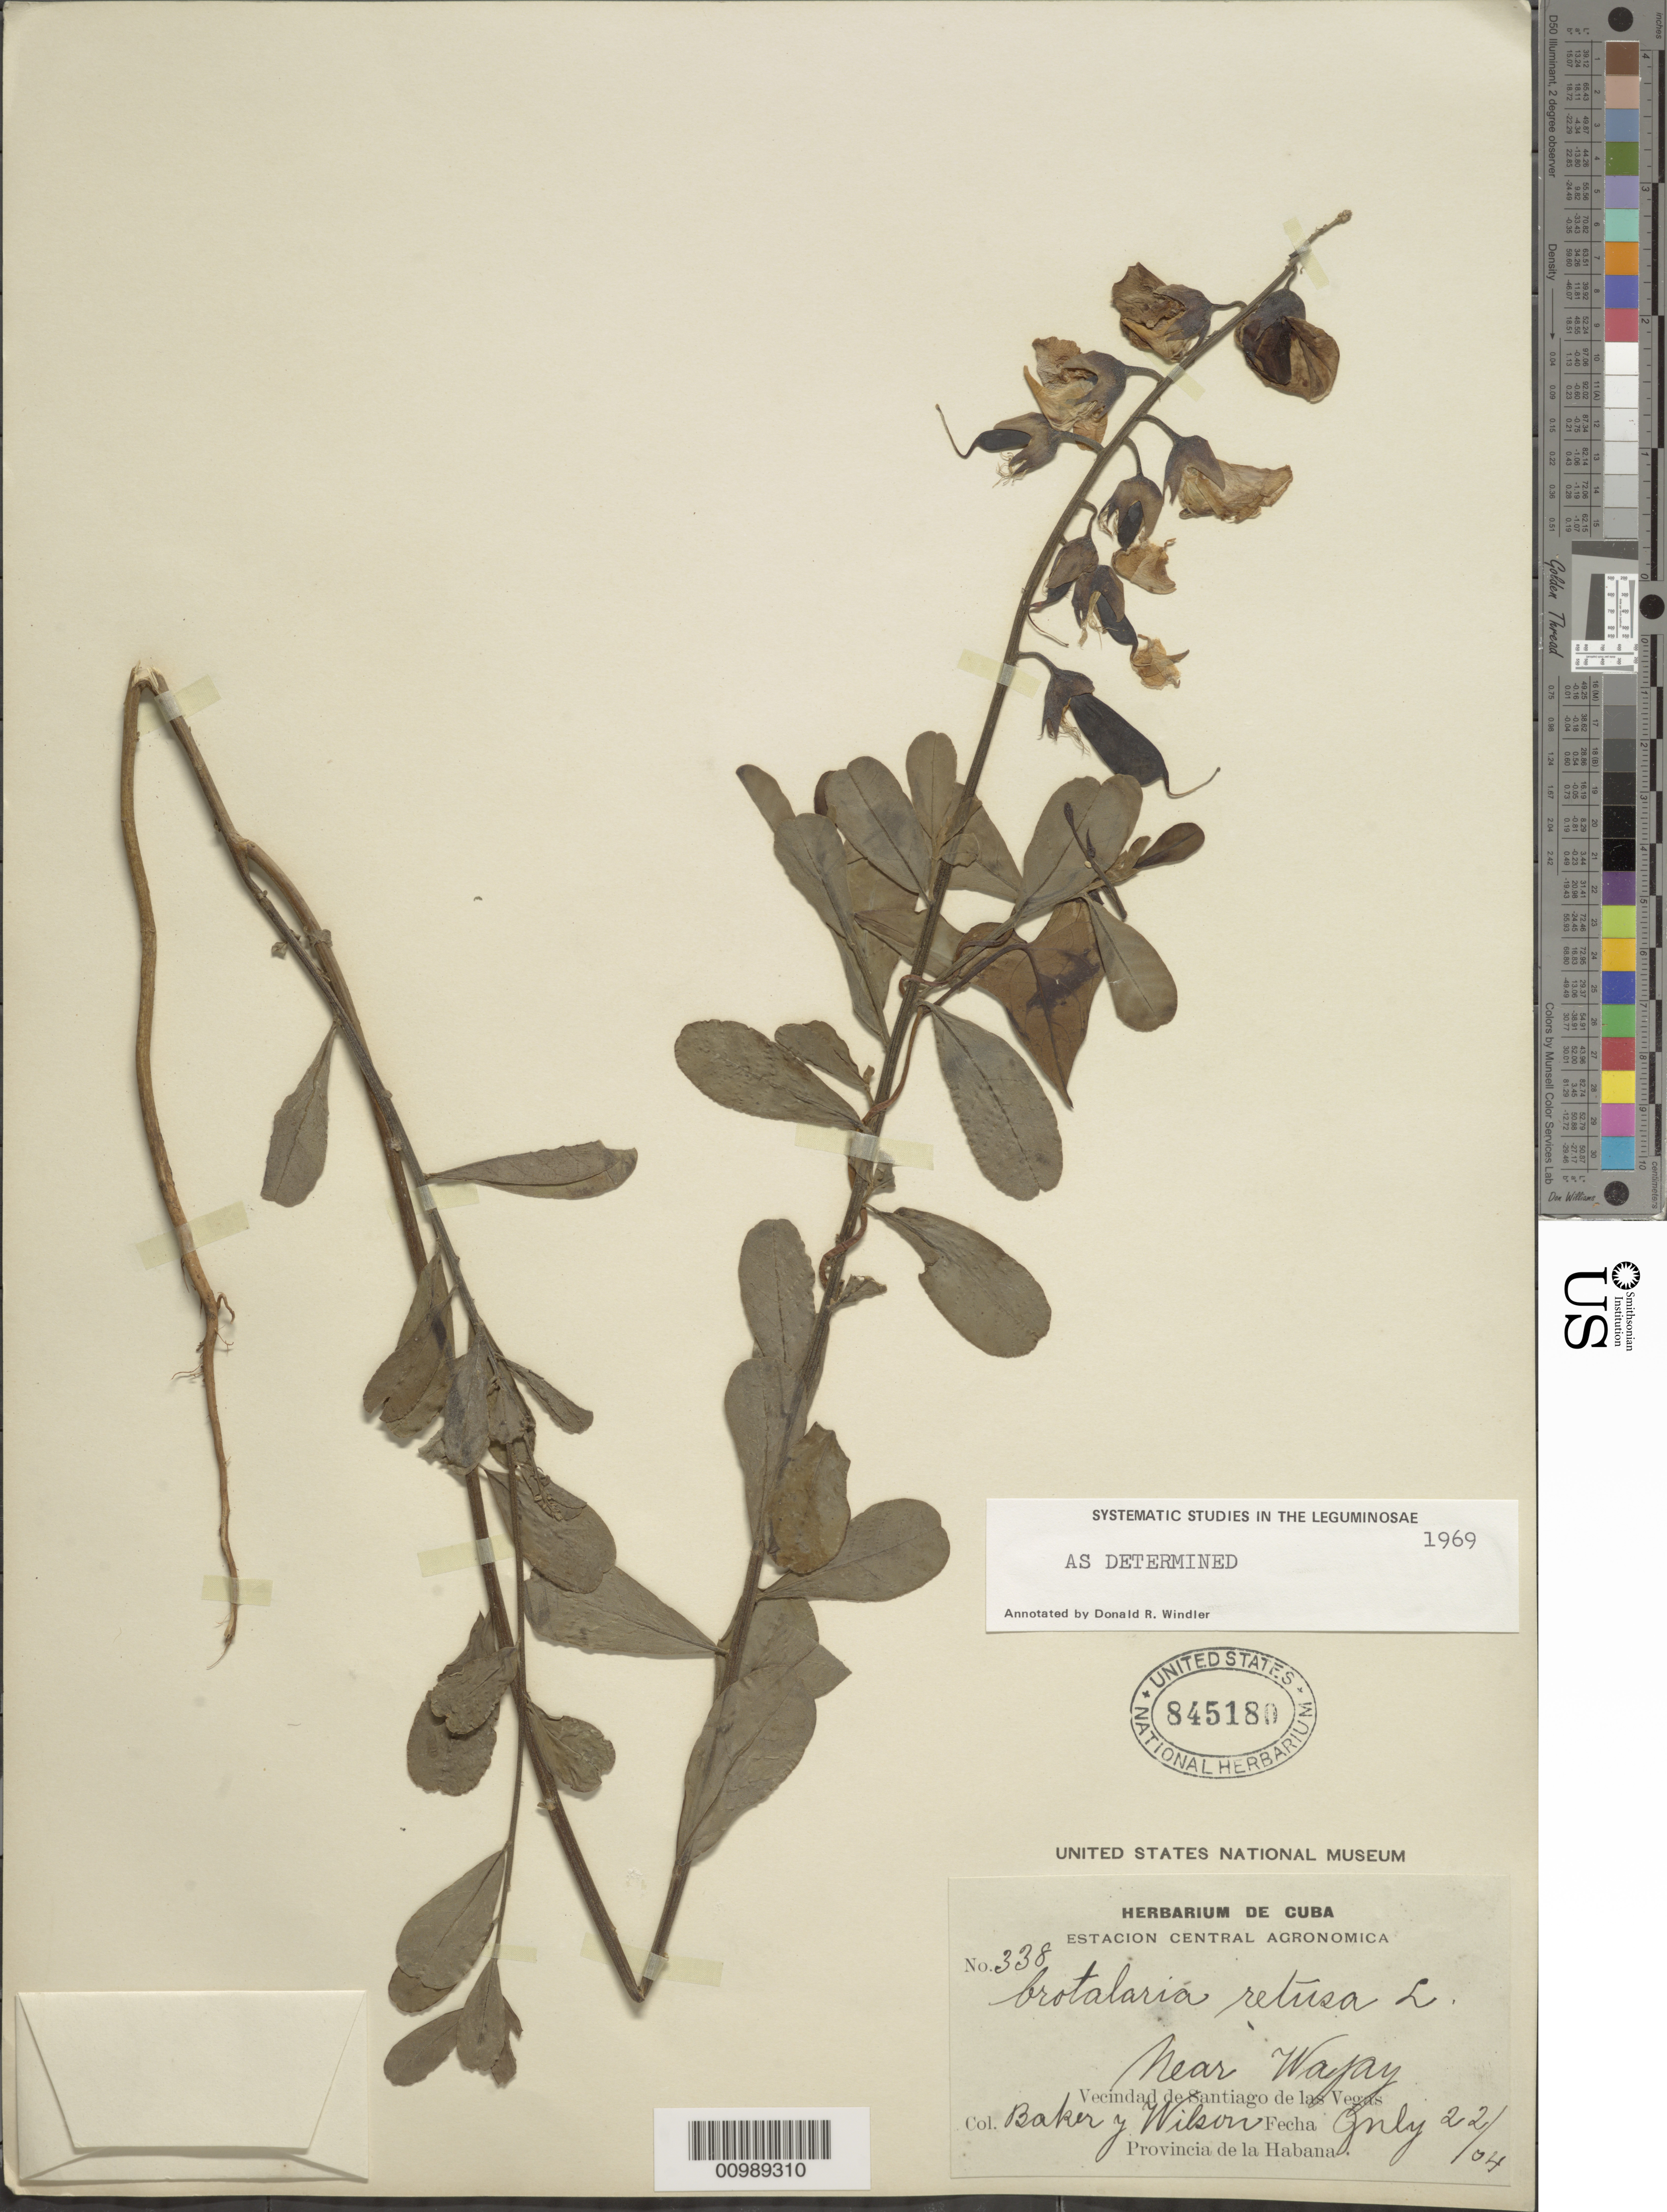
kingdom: Plantae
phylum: Tracheophyta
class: Magnoliopsida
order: Fabales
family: Fabaceae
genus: Crotalaria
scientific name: Crotalaria retusa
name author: L.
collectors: B. Wilson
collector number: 338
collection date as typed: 22 Jul 1904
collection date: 1904-07-22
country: Cuba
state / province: La Habana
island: Cuba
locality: Near Wayay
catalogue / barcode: US 845180